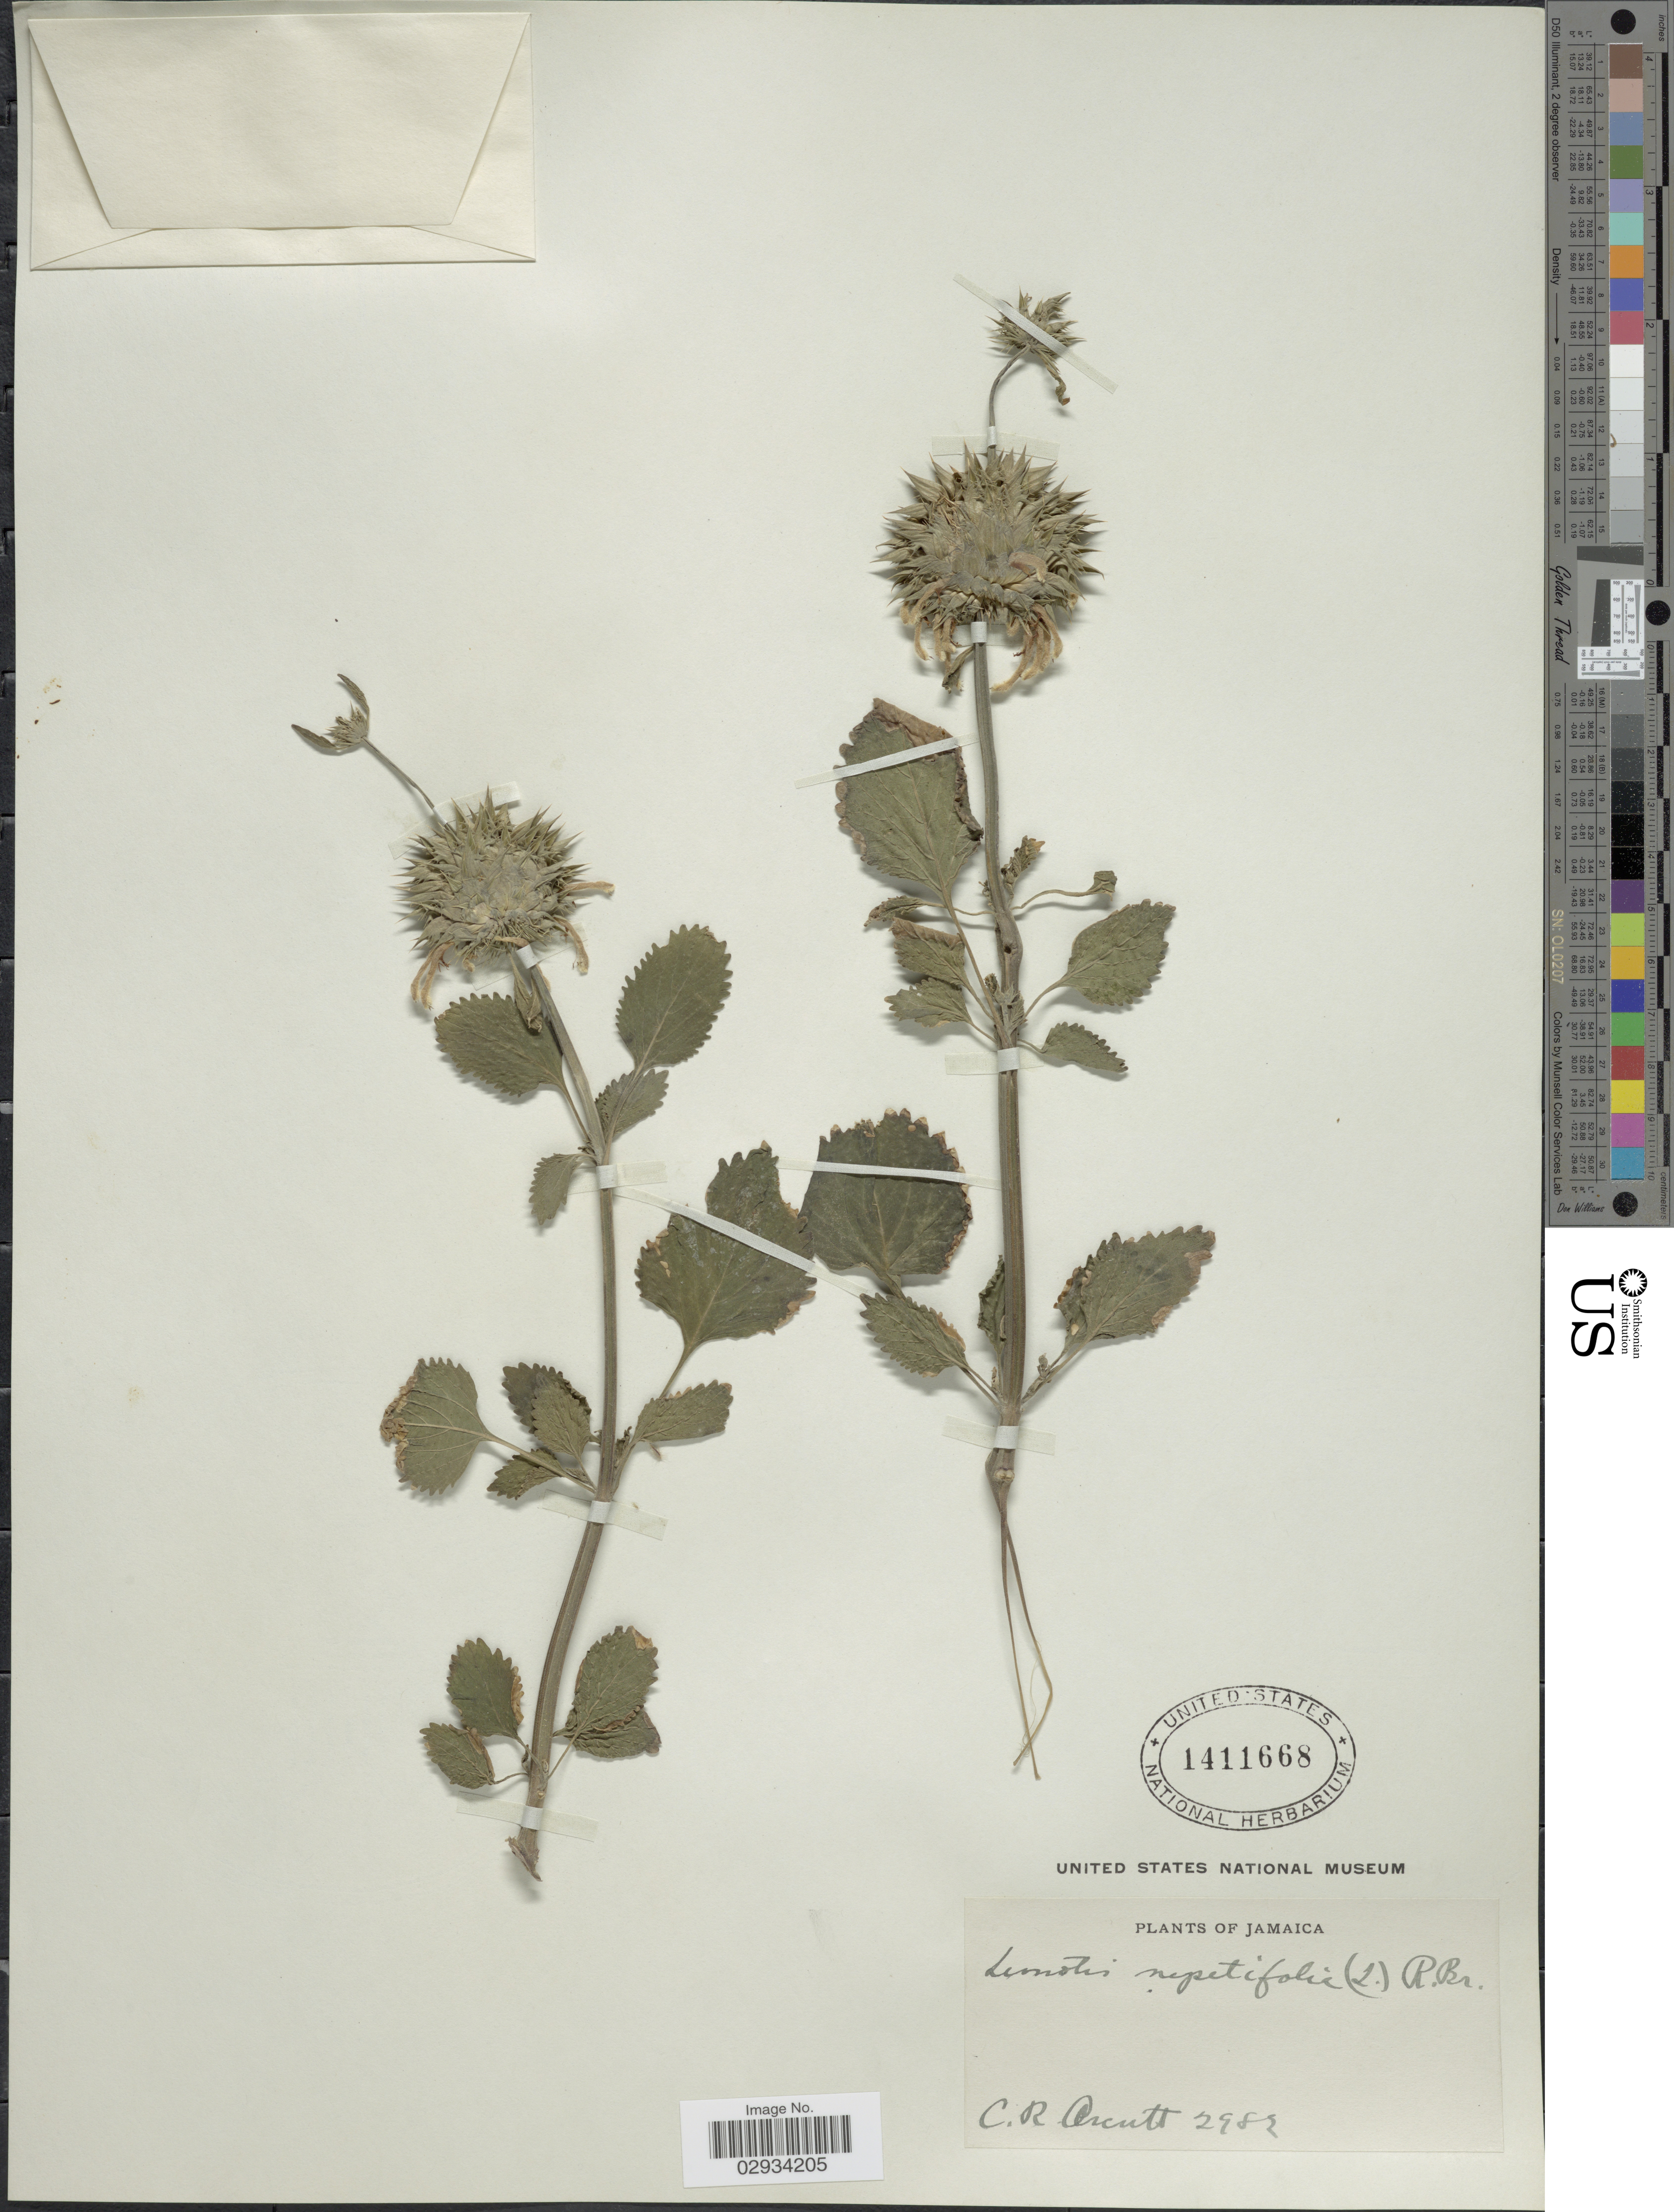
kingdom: Plantae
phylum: Tracheophyta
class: Magnoliopsida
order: Lamiales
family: Lamiaceae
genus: Leonotis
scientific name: Leonotis nepetifolia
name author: (L.) R. Br.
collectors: C. R. Orcutt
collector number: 2982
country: Jamaica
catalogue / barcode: US 1411668